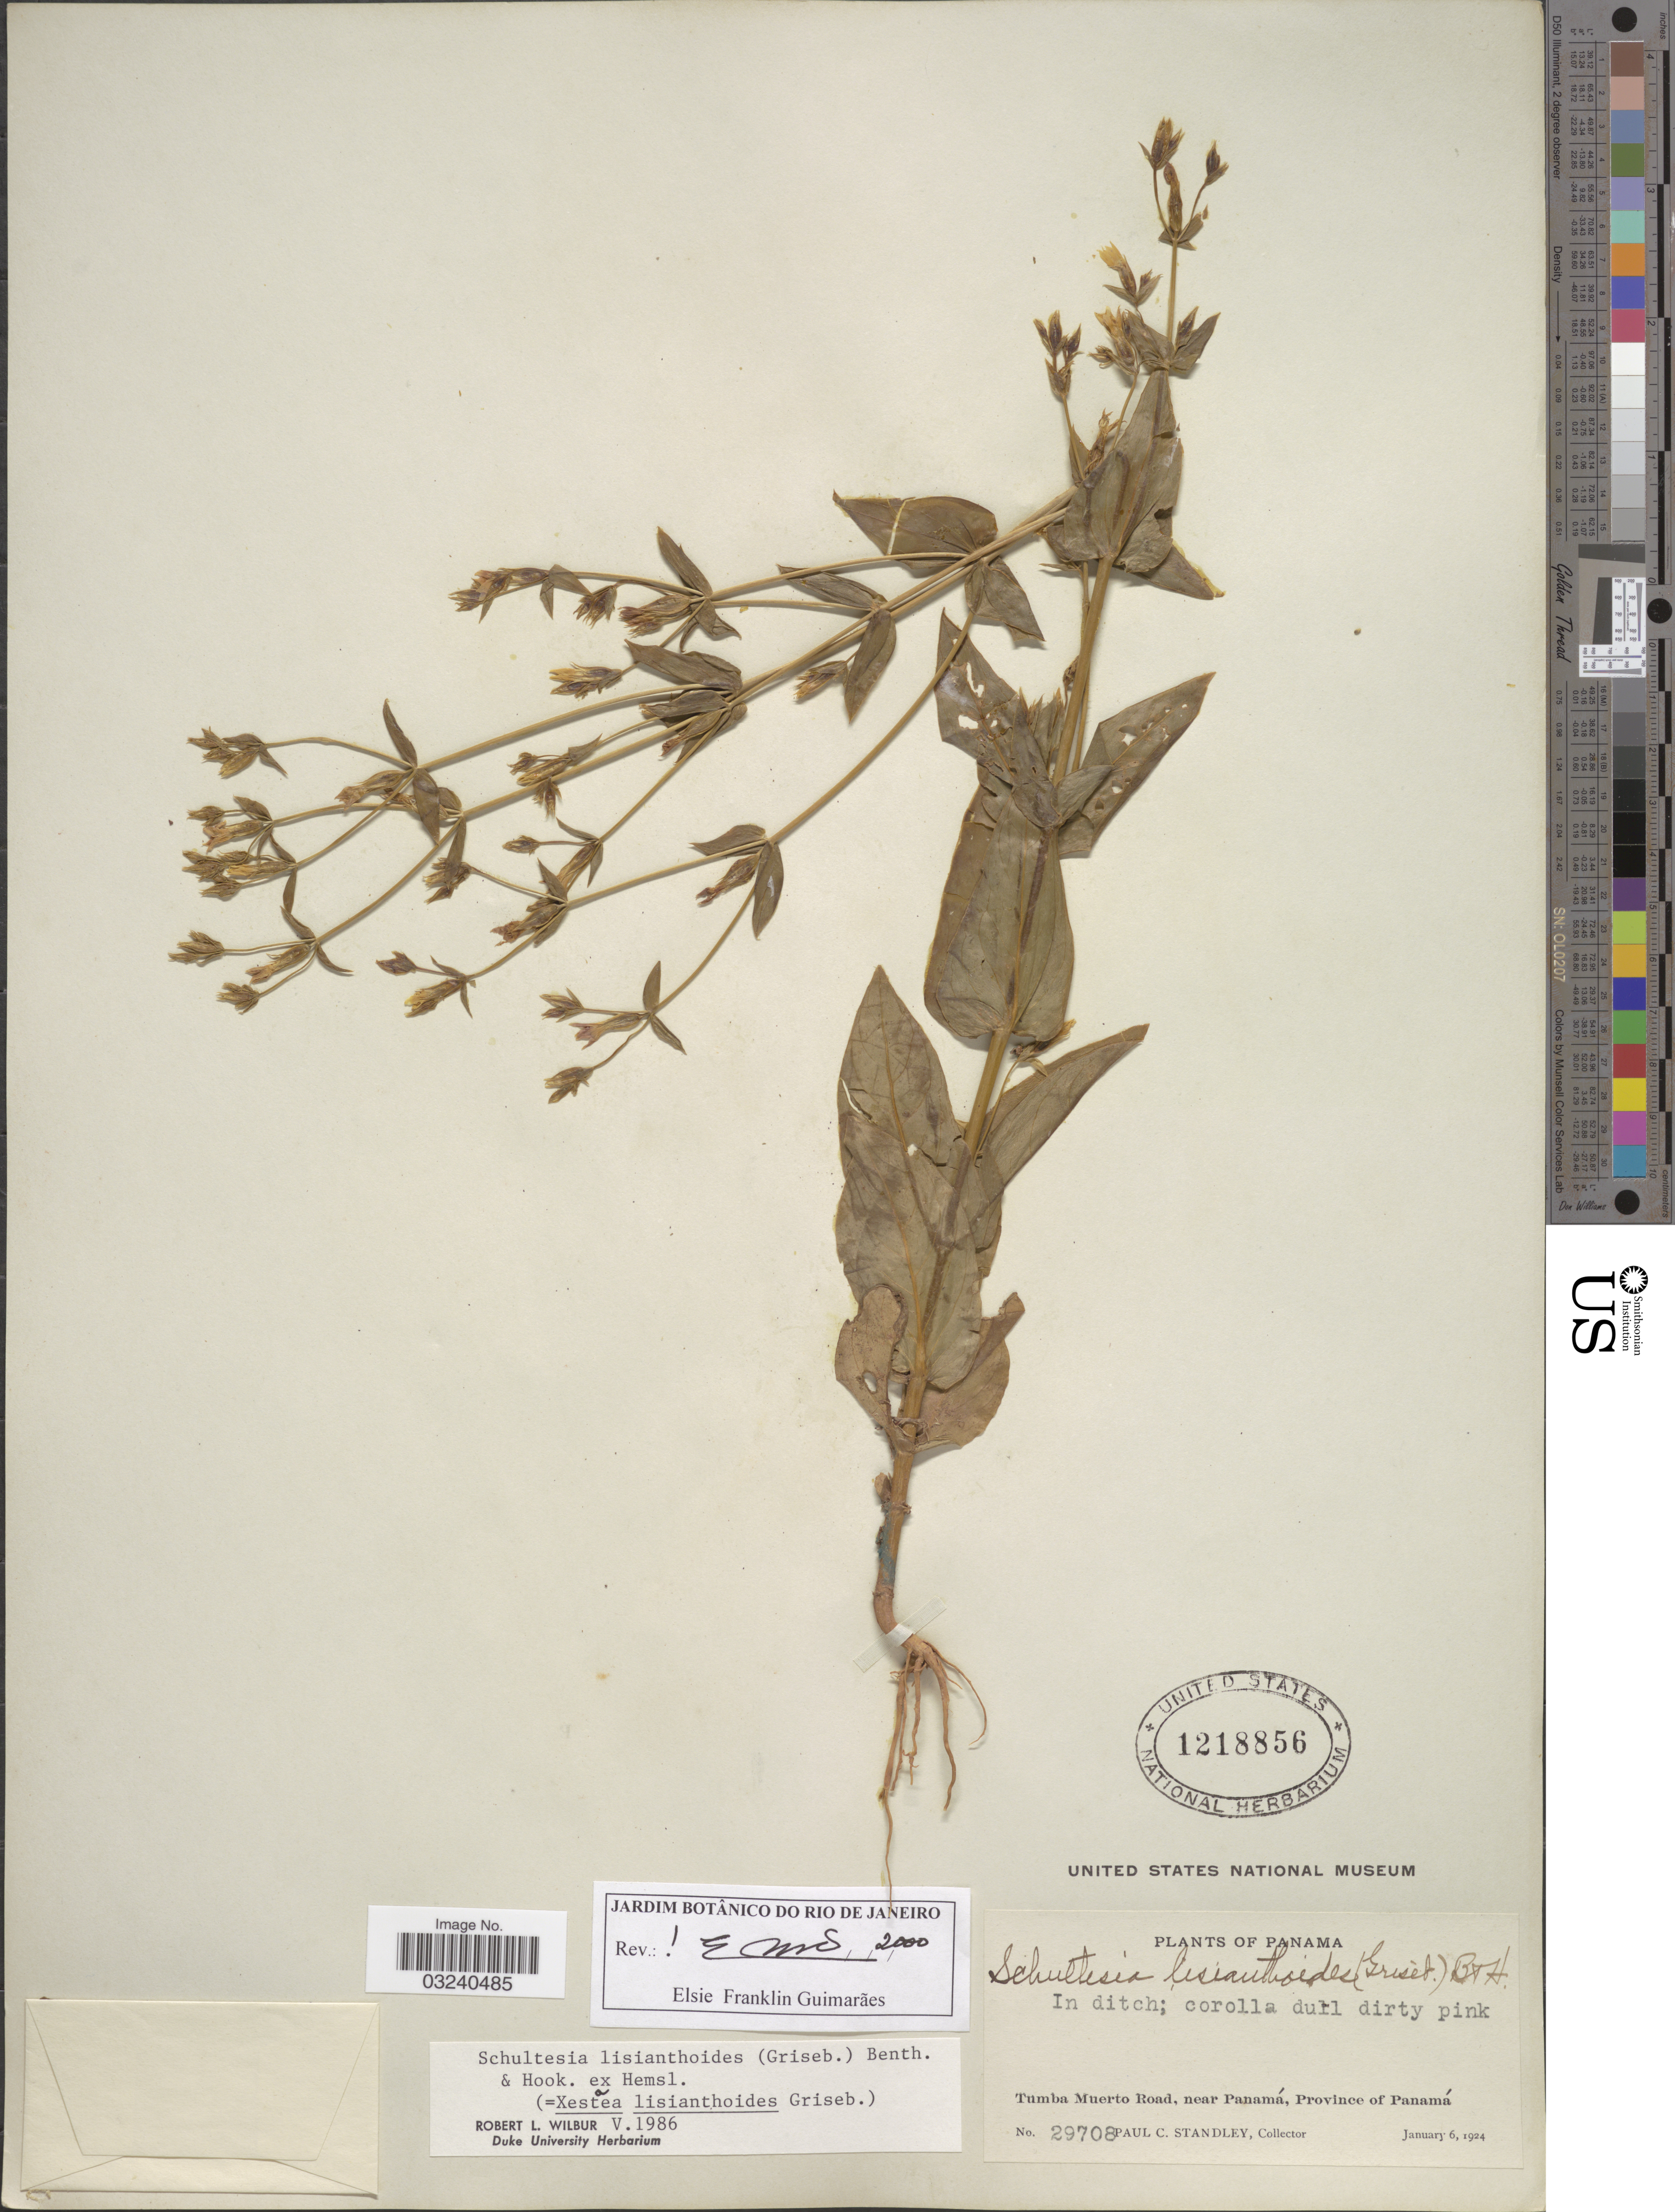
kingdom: Plantae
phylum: Tracheophyta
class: Magnoliopsida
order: Gentianales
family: Gentianaceae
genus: Schultesia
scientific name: Schultesia lisianthoides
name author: (Griseb.) Benth. & Hook. f. ex Hemsl.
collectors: P. C. Standley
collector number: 29708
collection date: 1924-01-06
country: Panama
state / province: Panamá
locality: Tumba Muerto Road, near Panamá.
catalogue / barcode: US 1218856